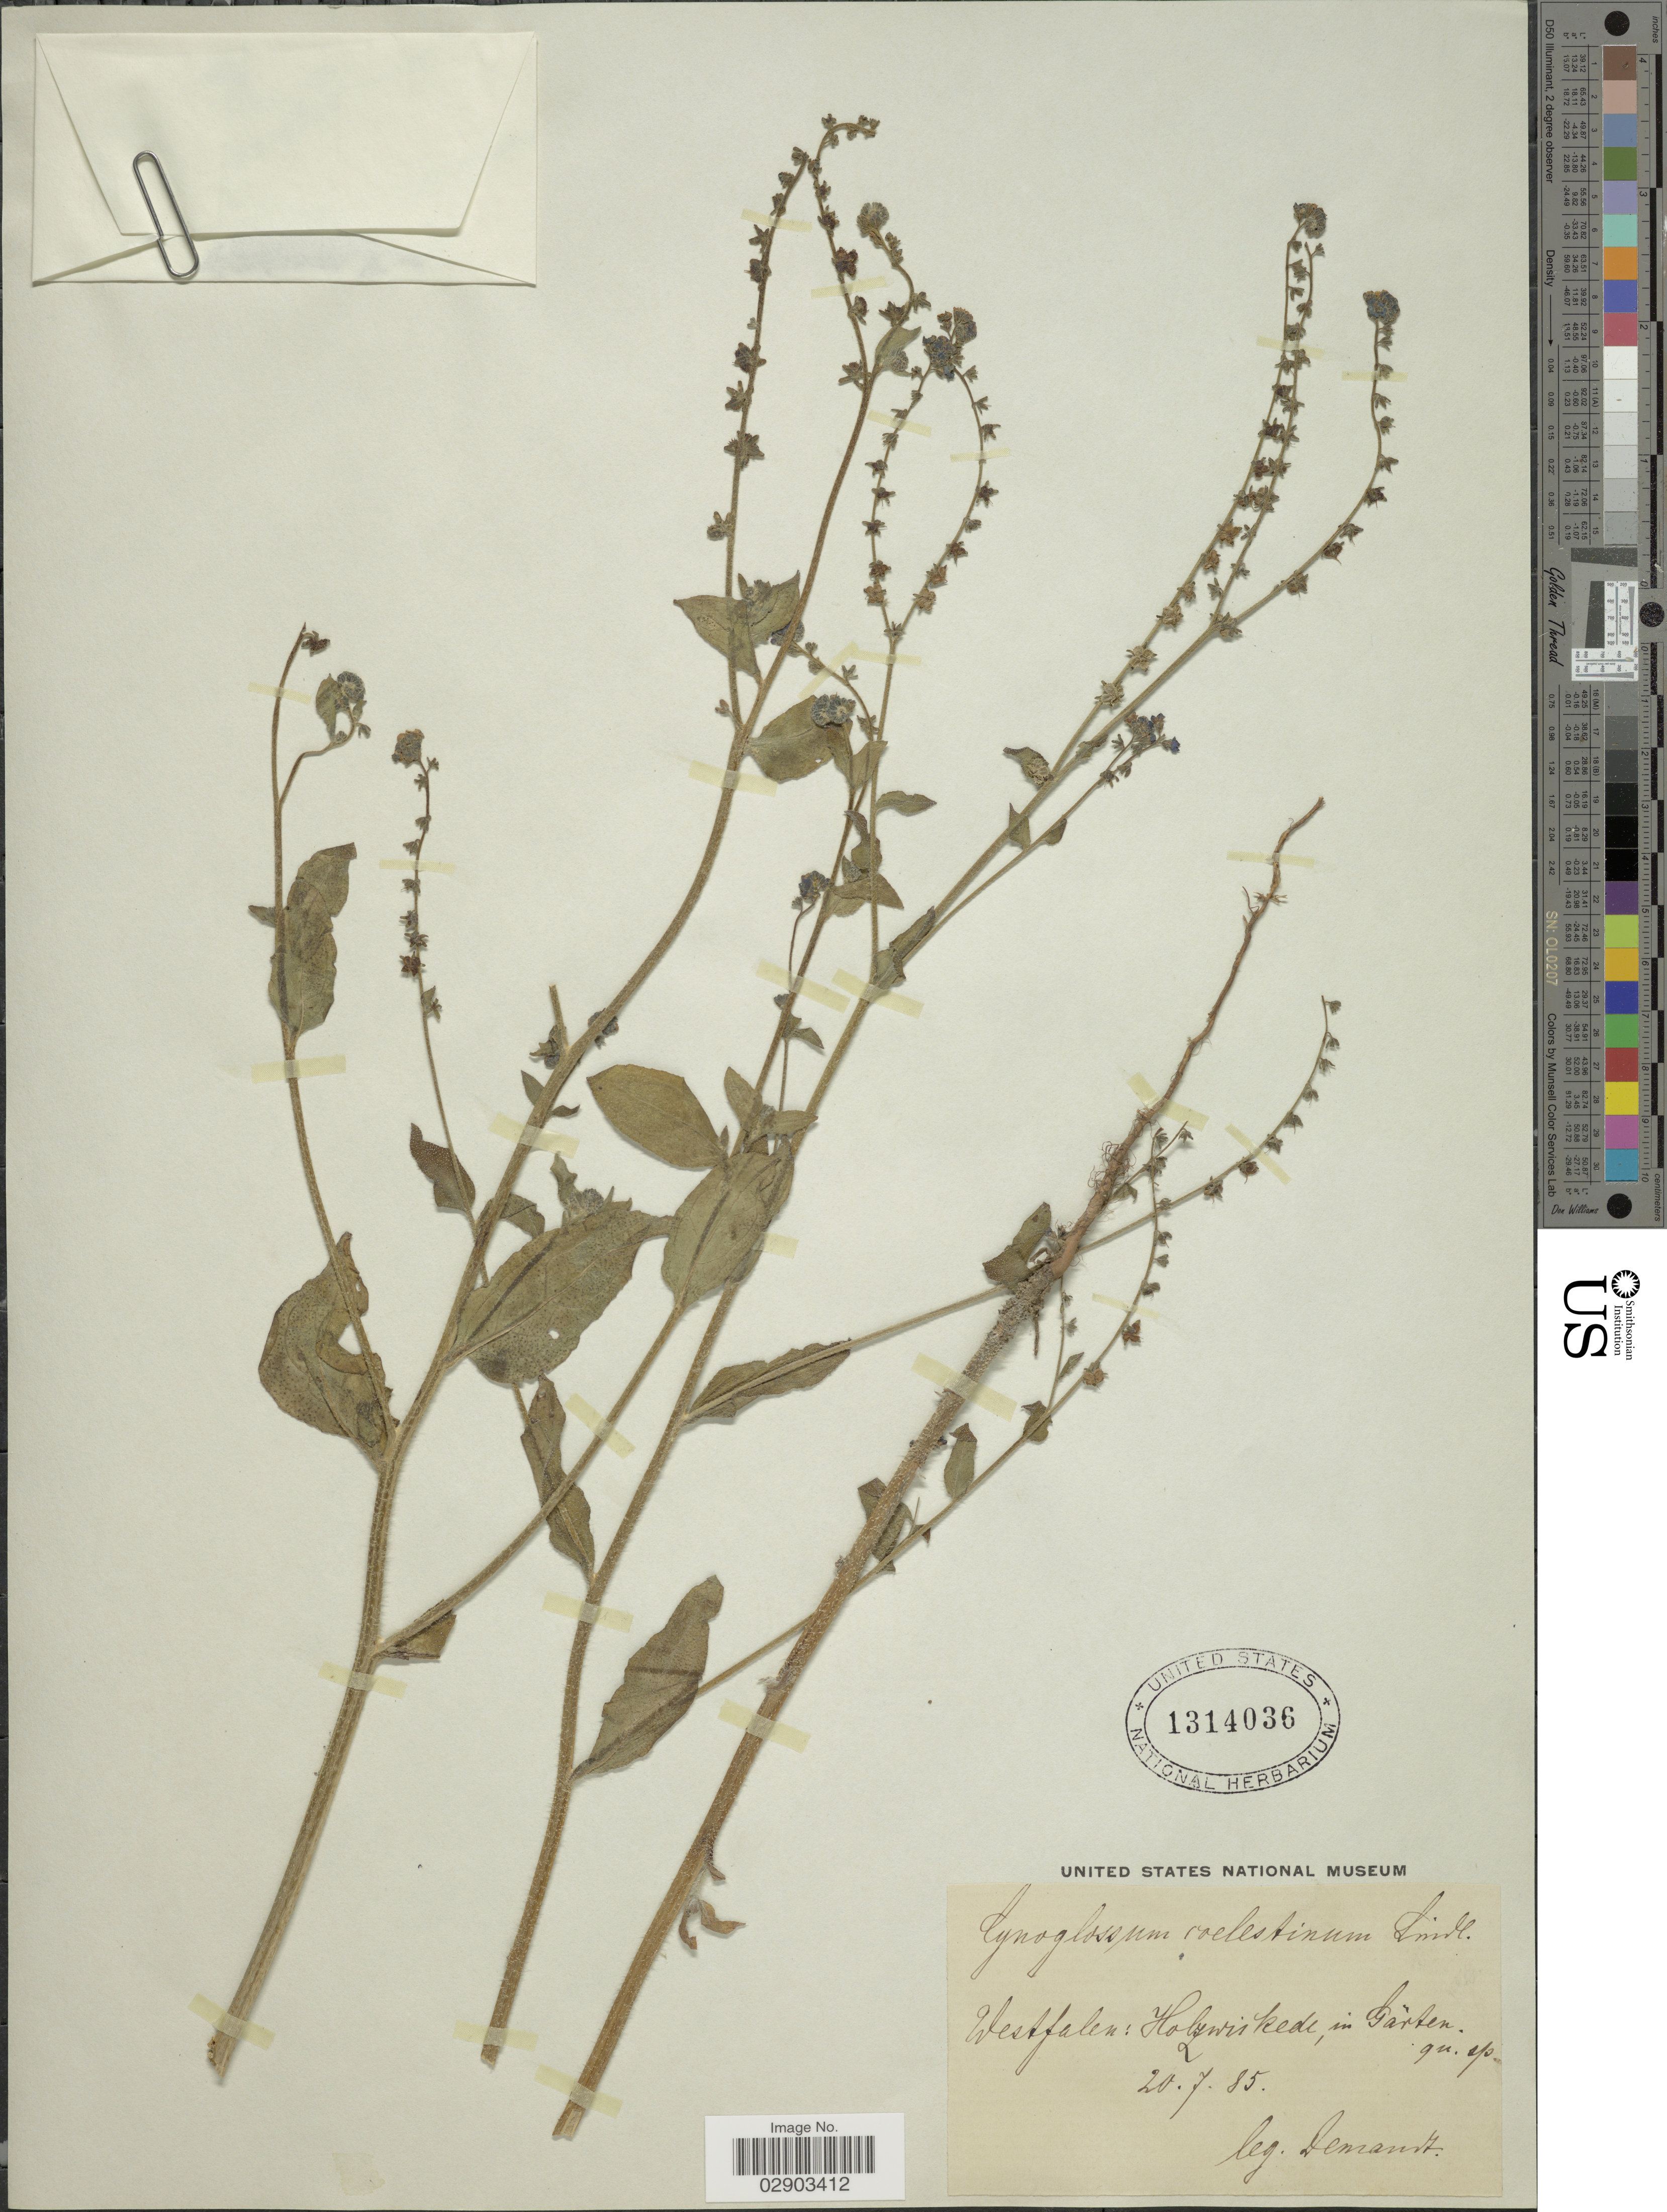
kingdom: Plantae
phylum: Tracheophyta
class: Magnoliopsida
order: Boraginales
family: Boraginaceae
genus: Cynoglossum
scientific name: Cynoglossum coelestinum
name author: Lindl.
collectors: -. Demandt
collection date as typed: Transcribed d/m/y: 20/7/85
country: Germany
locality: Westfalen: Holzwickede, in Gärten.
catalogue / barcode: US 1314036